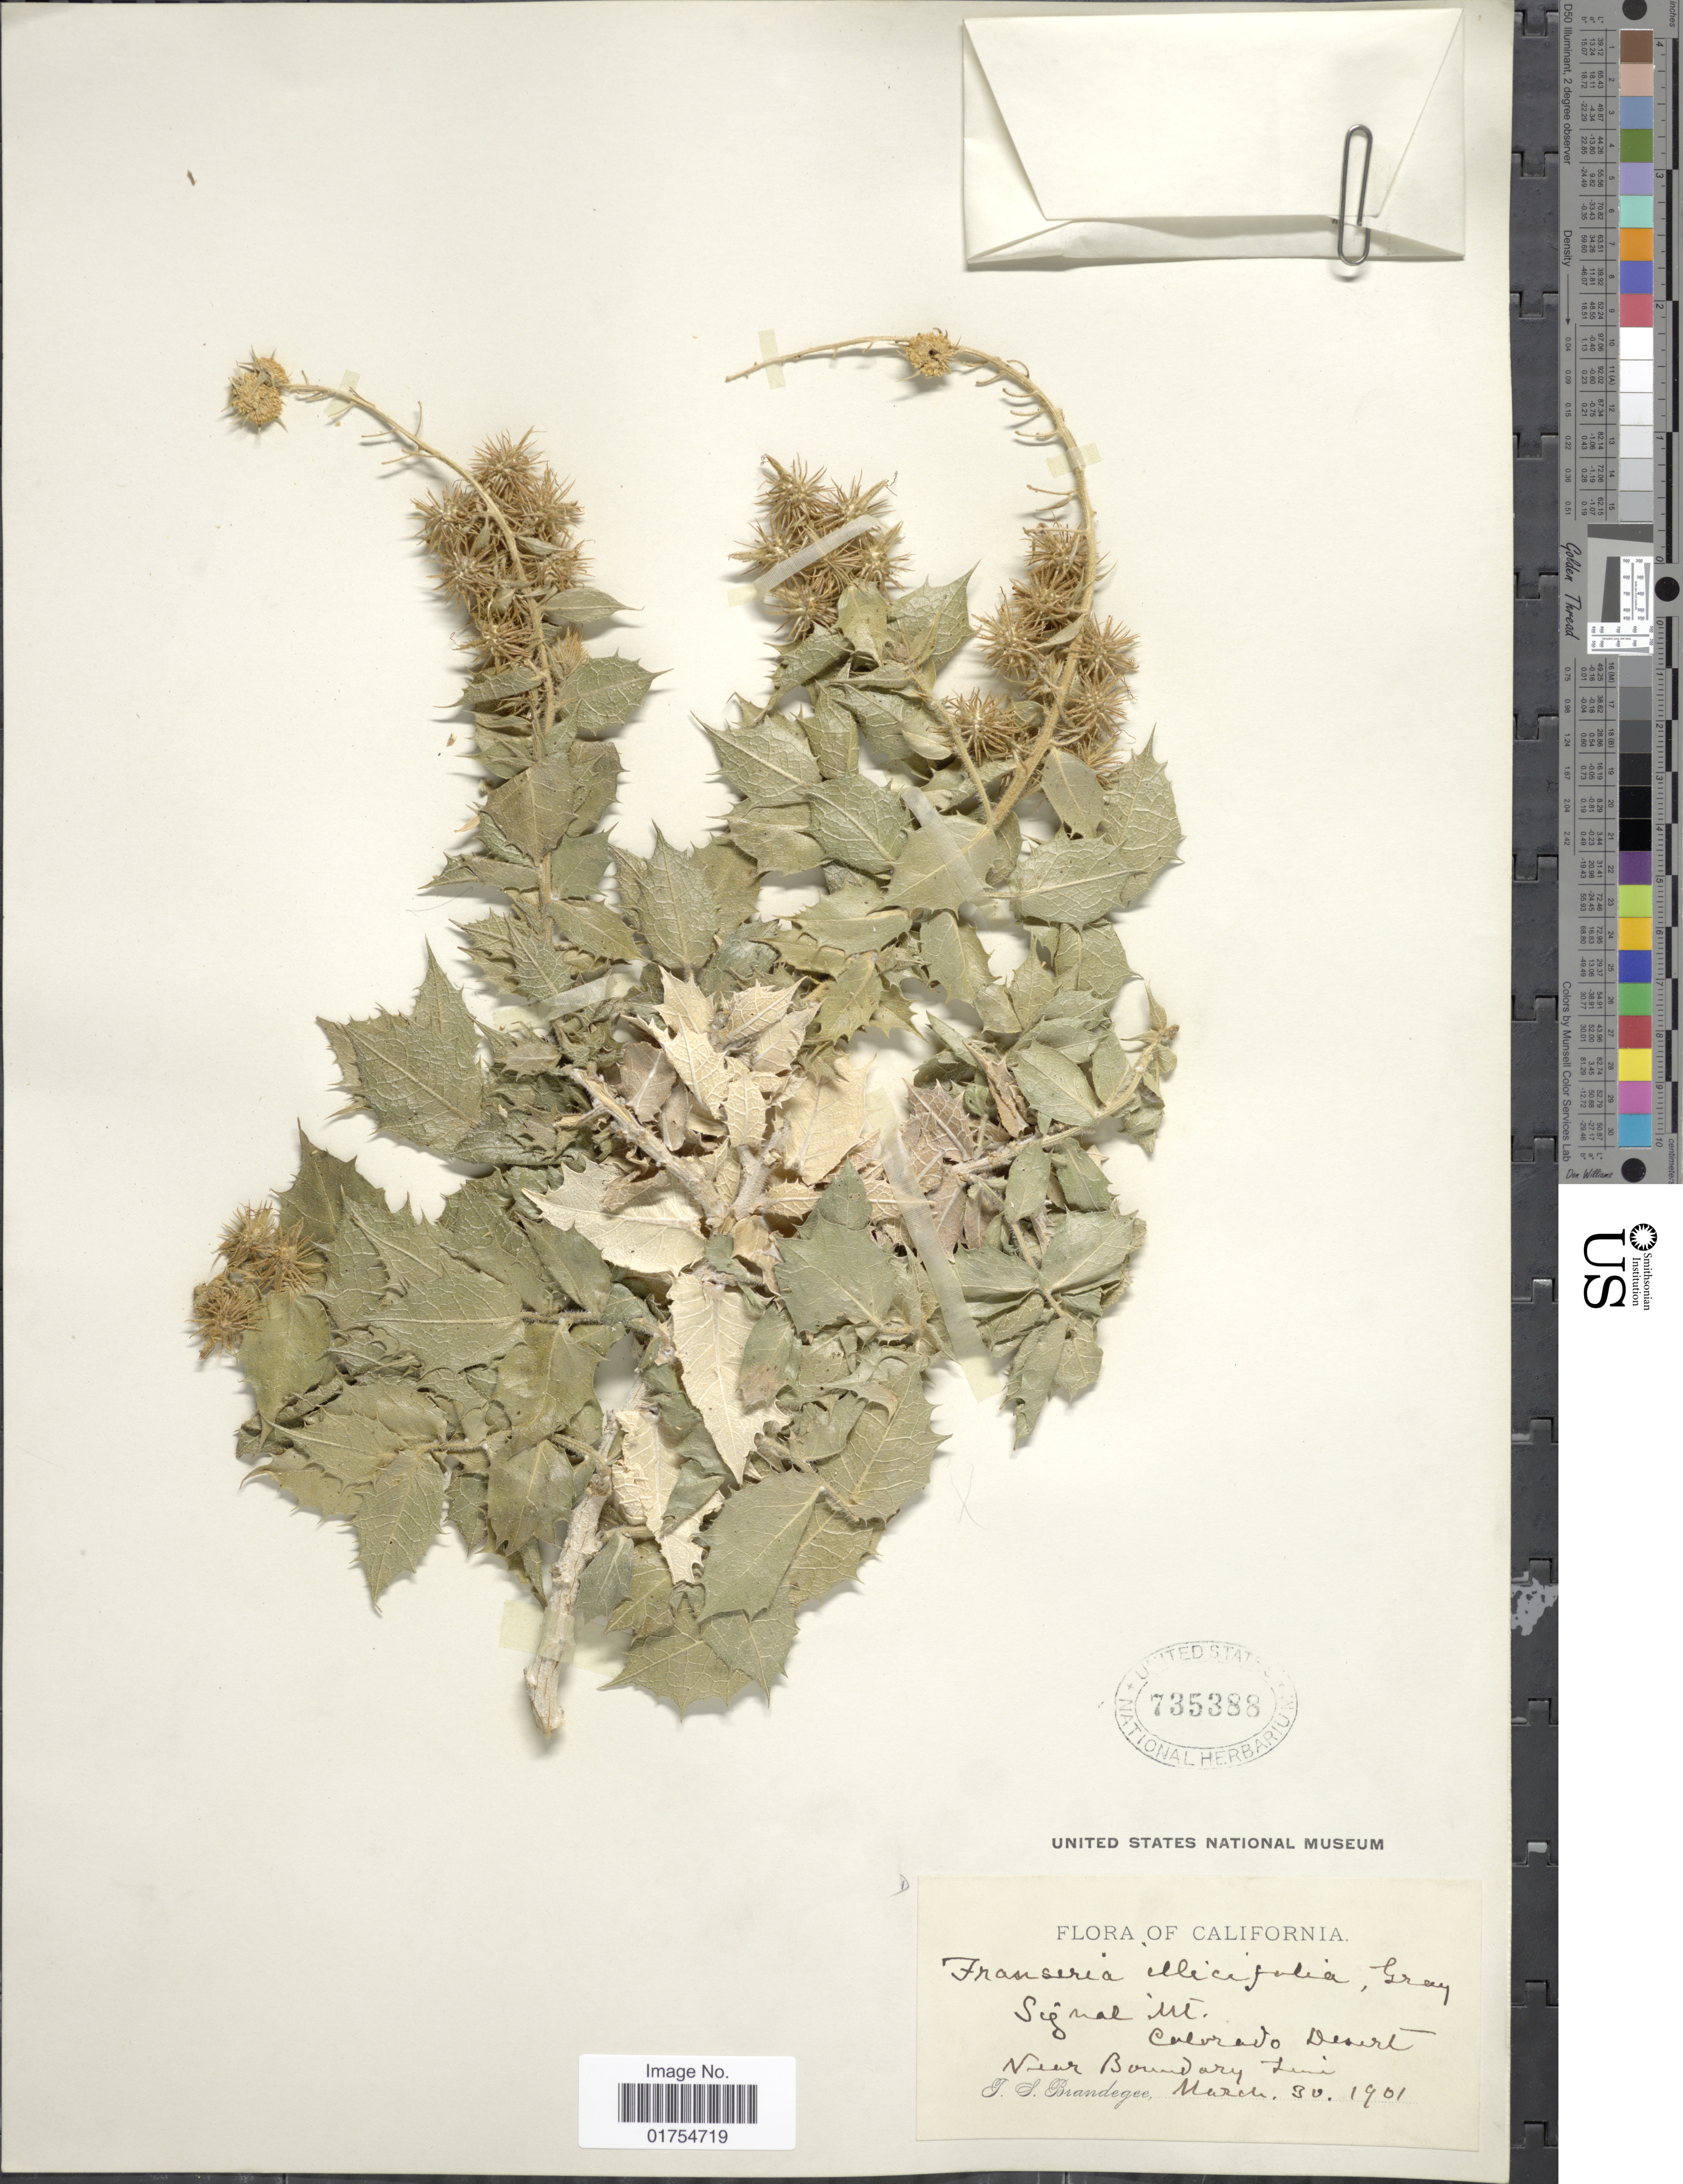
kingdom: Plantae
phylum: Tracheophyta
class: Magnoliopsida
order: Asterales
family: Asteraceae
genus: Franseria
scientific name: Franseria ilicifolia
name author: A. Gray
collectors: T. S. Brandegee (herbarium)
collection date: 1901-03-30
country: United States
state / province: California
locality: Signal Mt. Colorado Desert. Near Boundary Line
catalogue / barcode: US 735388